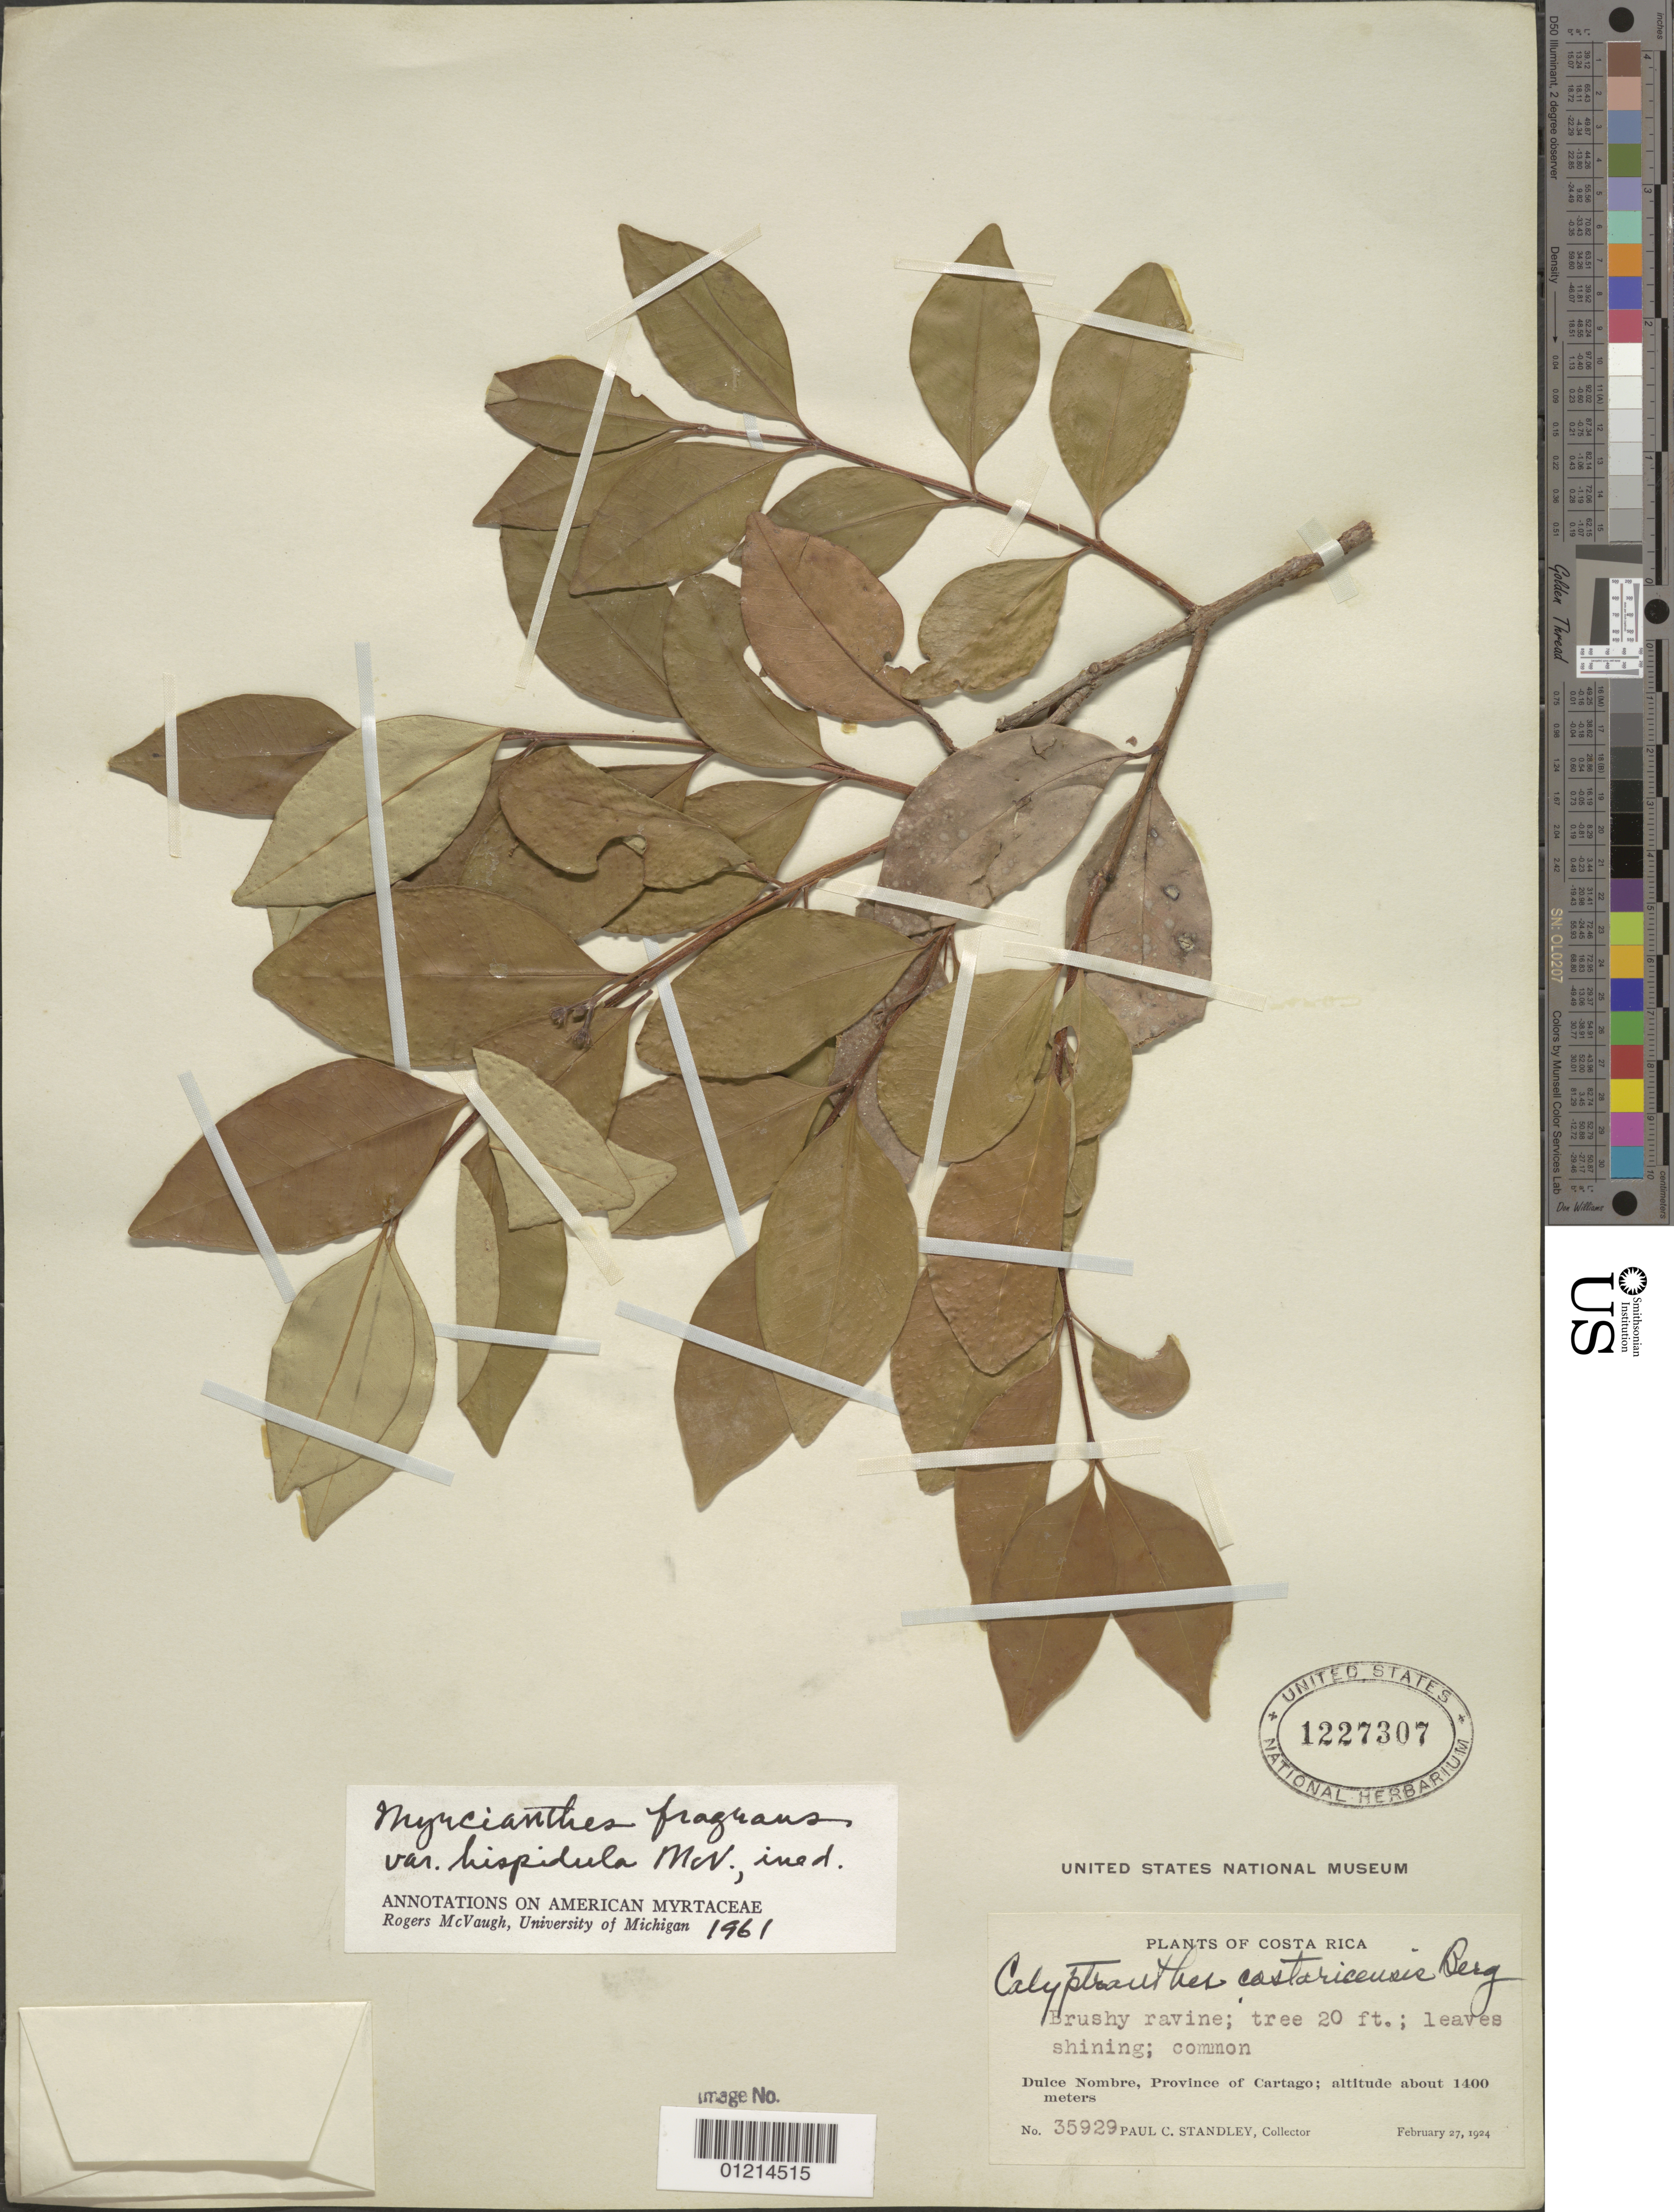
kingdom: Plantae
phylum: Tracheophyta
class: Magnoliopsida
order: Myrtales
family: Myrtaceae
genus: Myrcianthes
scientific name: Myrcianthes fragrans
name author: (Sw.) McVaugh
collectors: P. C. Standley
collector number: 35929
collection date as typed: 27 February 1924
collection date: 1924-02-27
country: Costa Rica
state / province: Cartago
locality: Dulce Nombre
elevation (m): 1400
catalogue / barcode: US 1227307